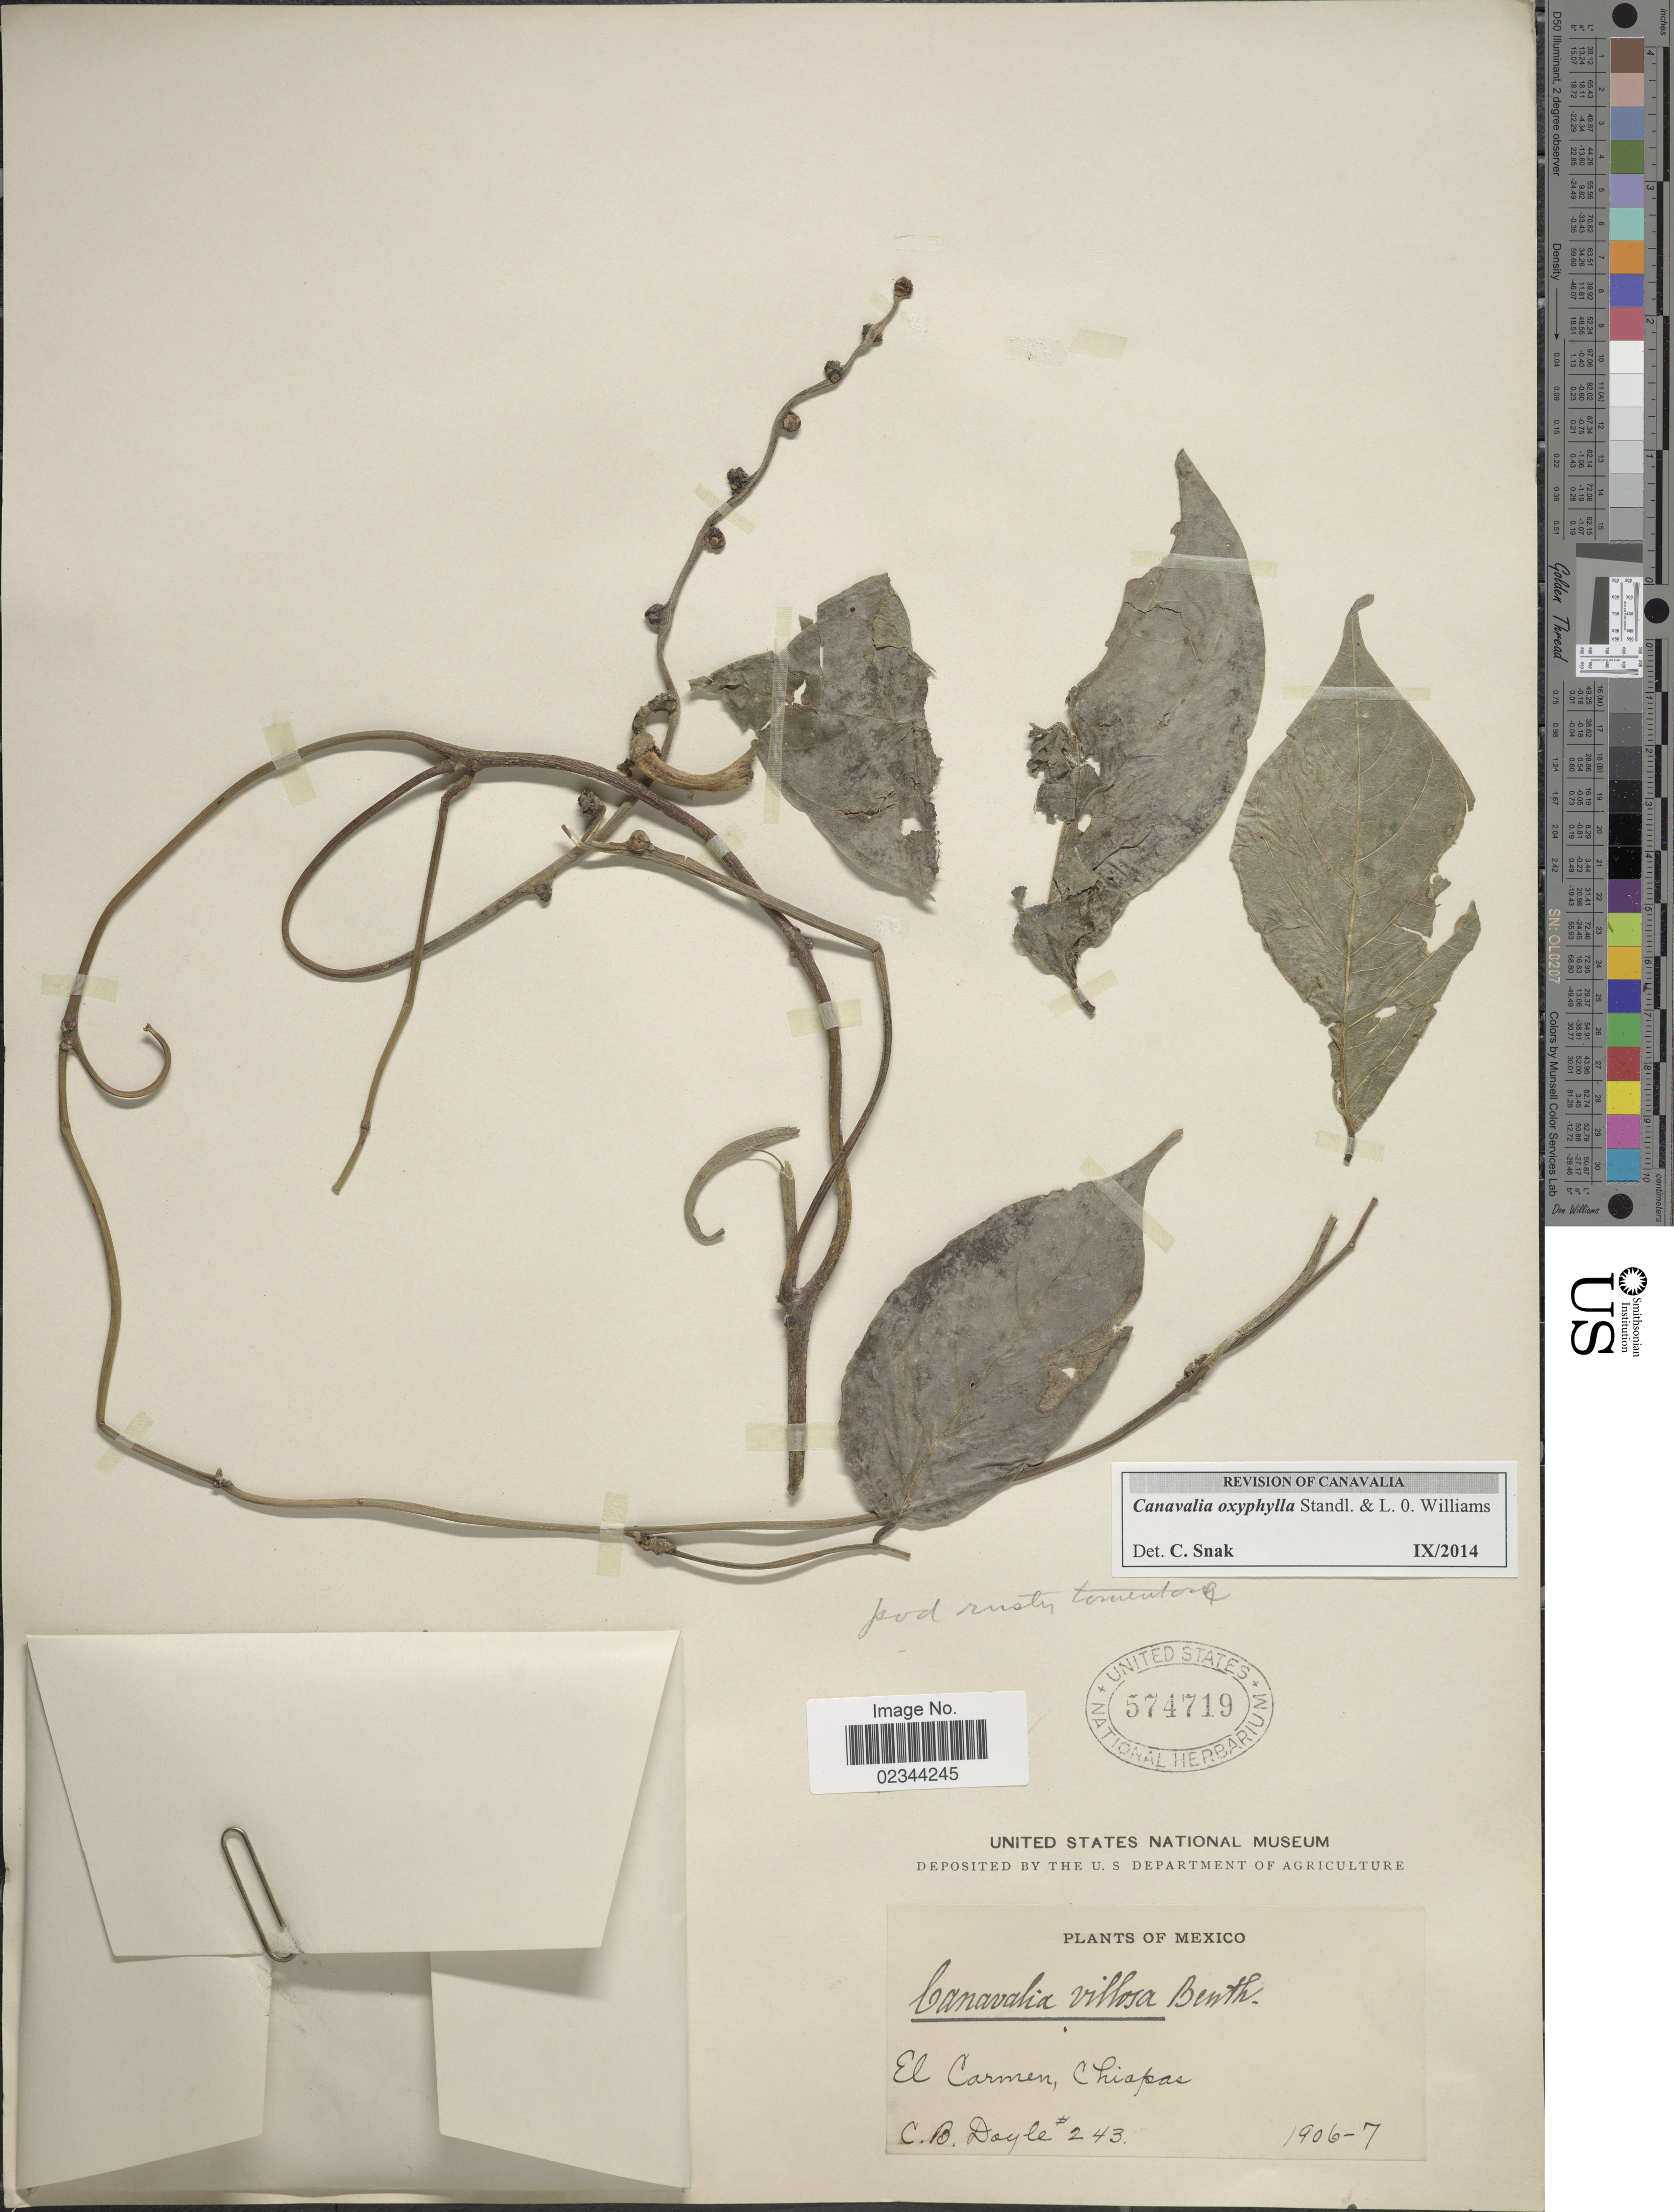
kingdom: Plantae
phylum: Tracheophyta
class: Magnoliopsida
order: Fabales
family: Fabaceae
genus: Canavalia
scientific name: Canavalia oxyphylla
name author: Standl. & L.O. Williams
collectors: C. Doyle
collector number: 243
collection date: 1906/1907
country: Mexico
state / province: Chiapas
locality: El Carmen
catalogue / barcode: US 574719